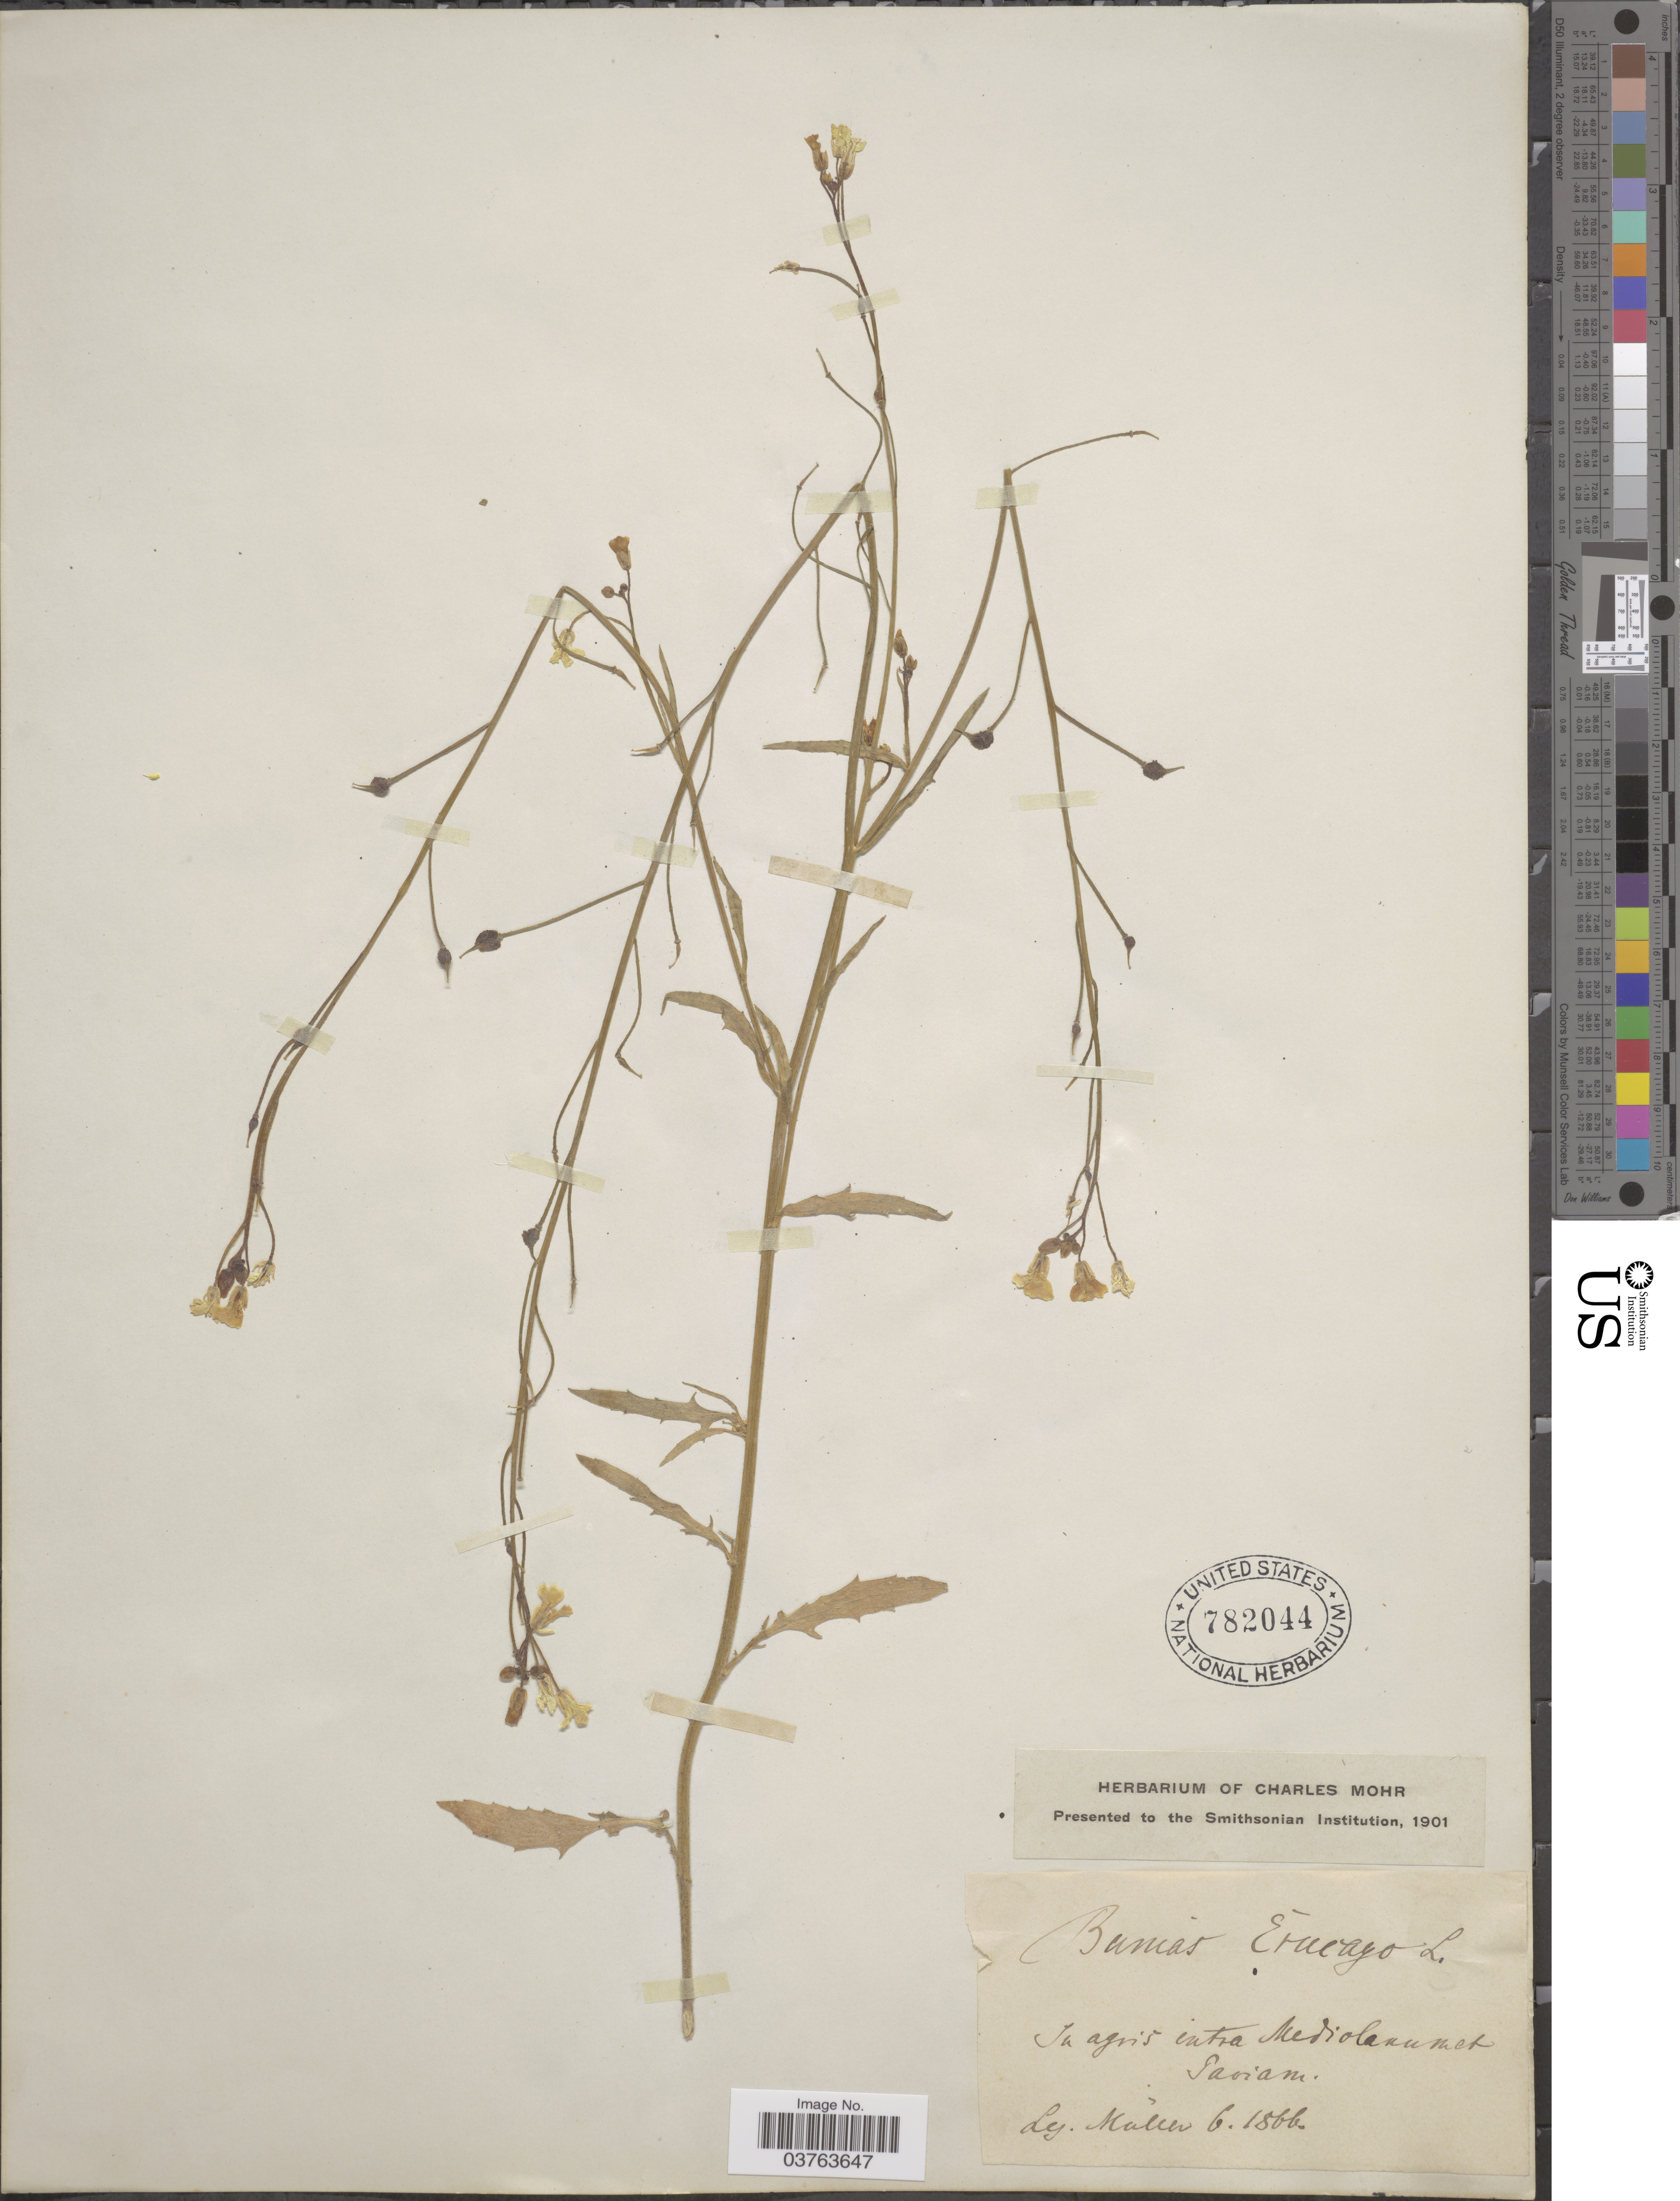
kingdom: Plantae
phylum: Tracheophyta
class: Magnoliopsida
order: Brassicales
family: Brassicaceae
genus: Bunias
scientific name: Bunias erucago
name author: L.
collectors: -- Müller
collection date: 1866-06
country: Italy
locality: In agris intra Mediolanum et Paviam.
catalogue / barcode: US 782044